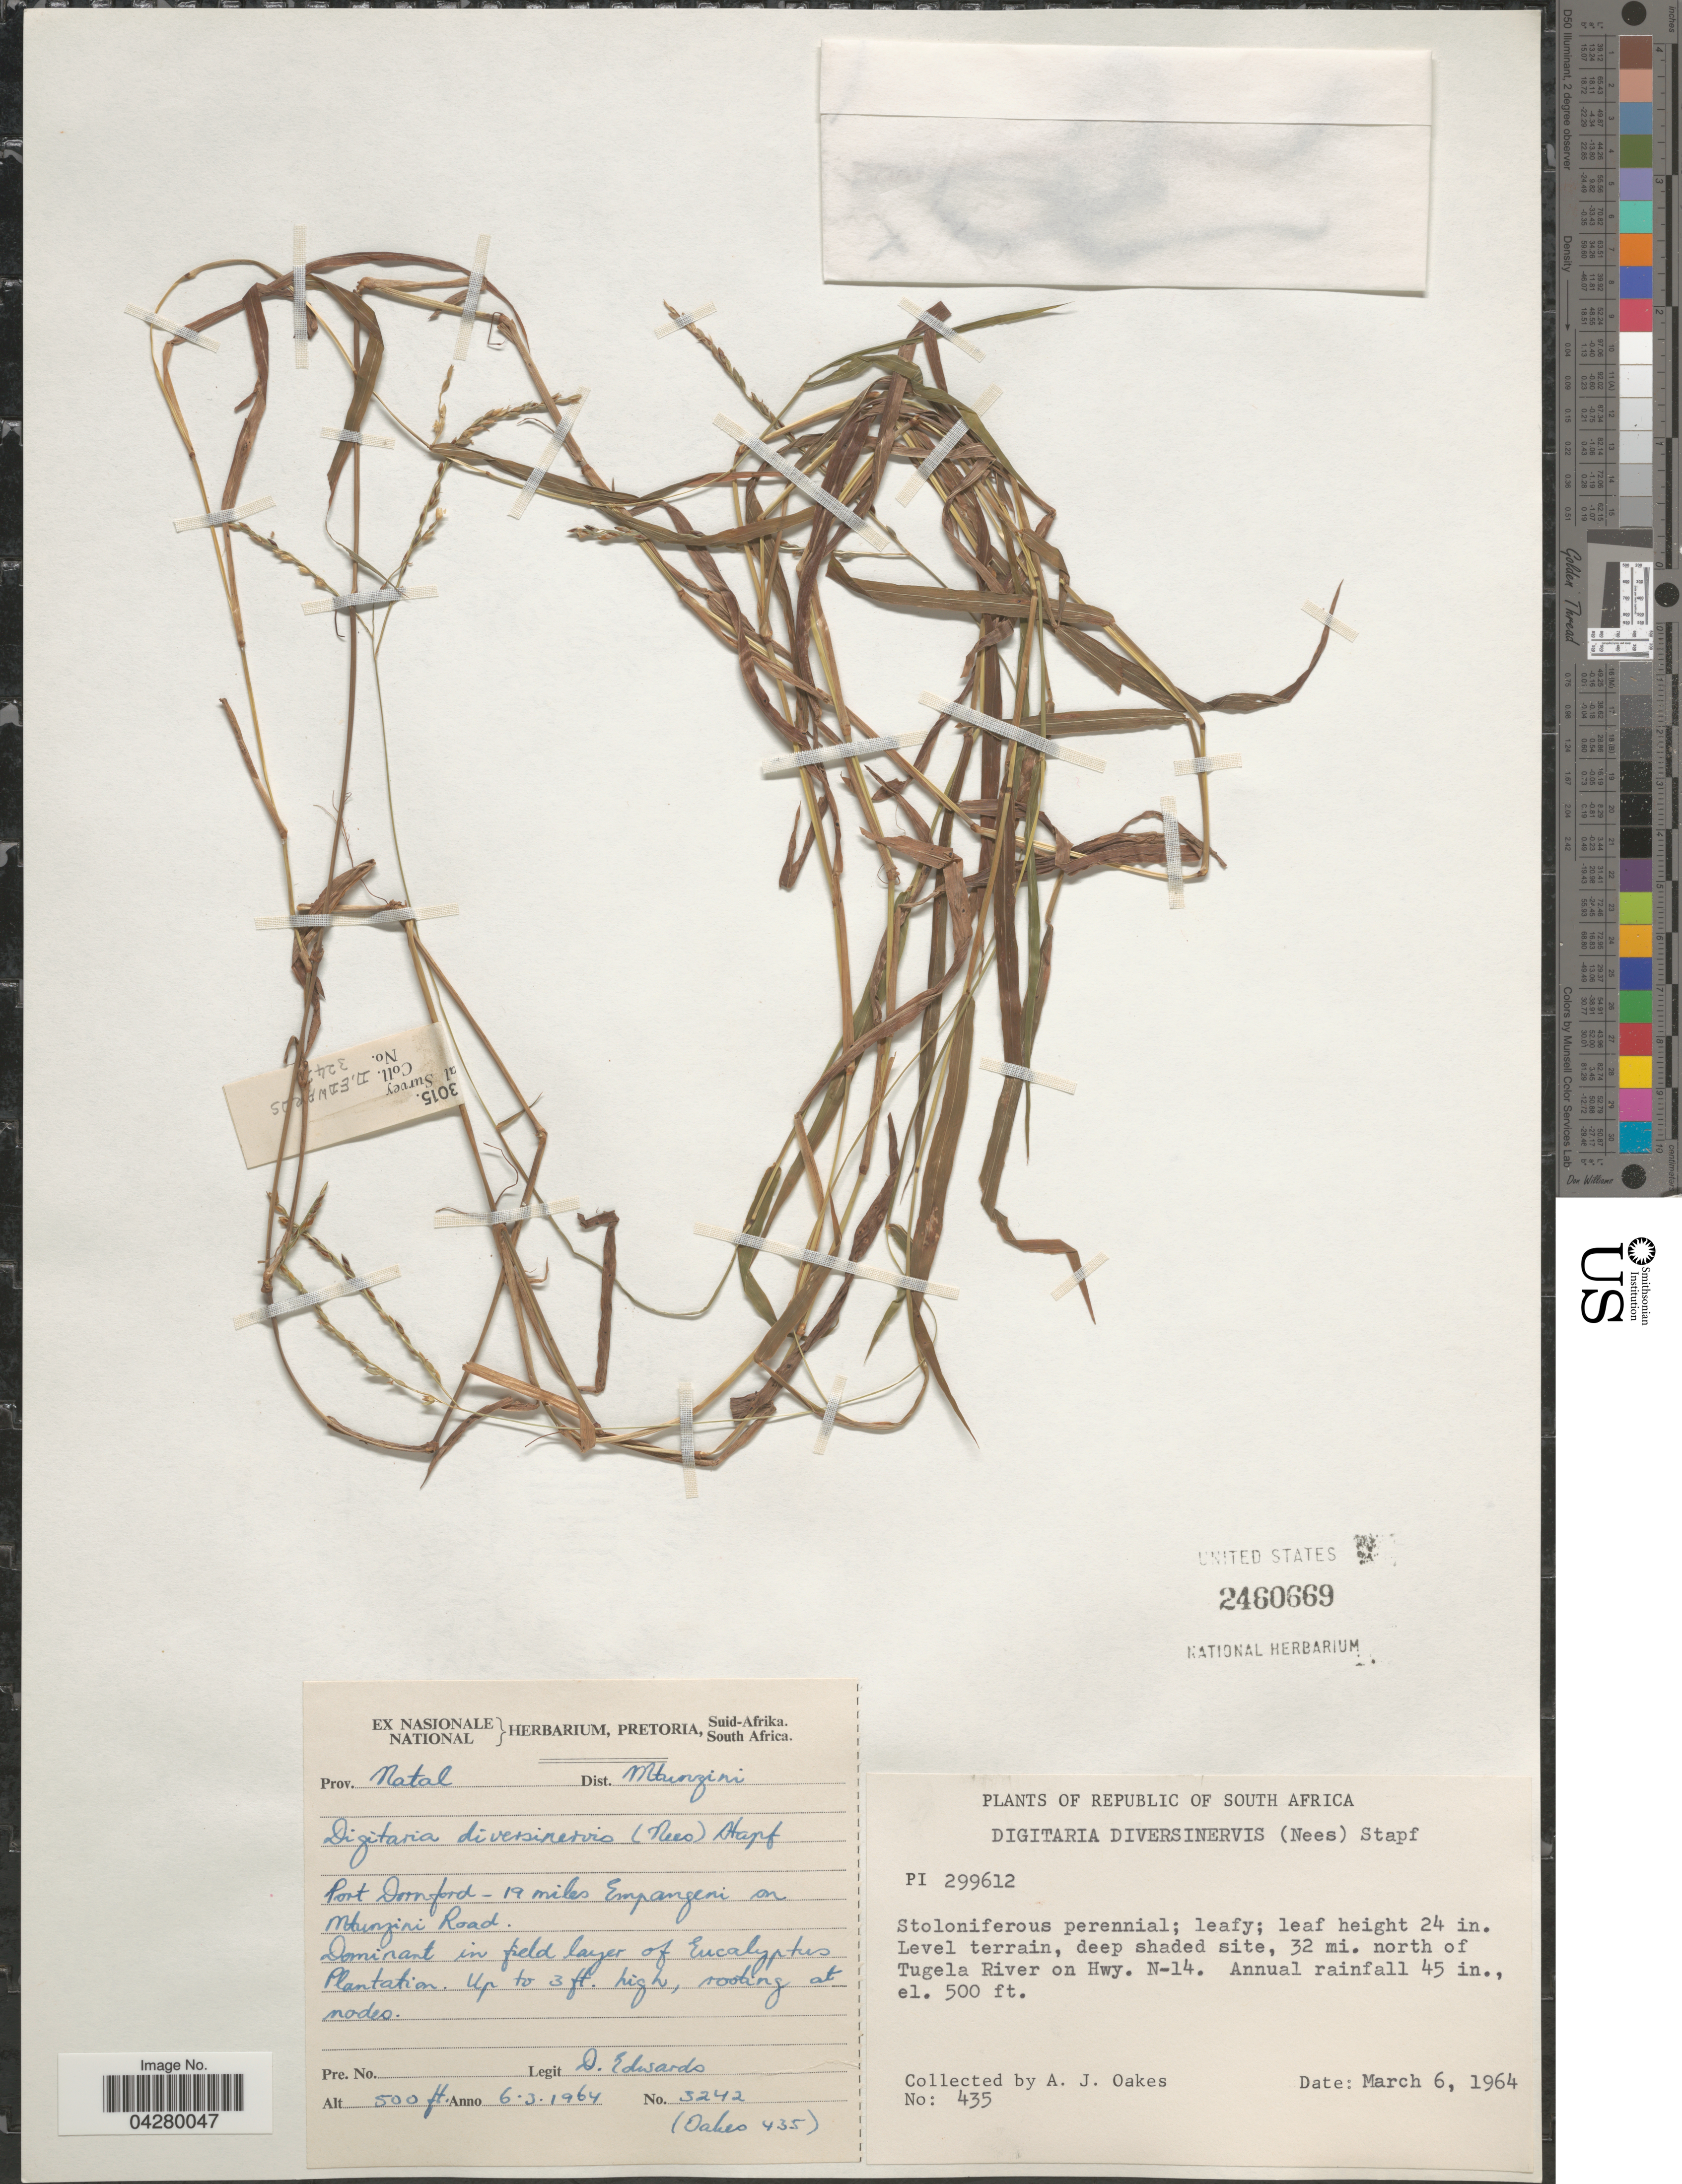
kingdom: Plantae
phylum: Tracheophyta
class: Liliopsida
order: Poales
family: Poaceae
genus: Digitaria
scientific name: Digitaria diversinervis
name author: (Nees) Stapf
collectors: D. Edwards & A. Oakes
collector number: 3242/435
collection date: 1964-03-06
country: South Africa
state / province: KwaZulu-Natal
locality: Prov. Natal. Dist. Mtunzini. Port Doornford - 19 miles Empangeni on Mtunzini Road. Level terrain, deep shaded site, 32 mi. north of Tugela River on Hwy. N-14.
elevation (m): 152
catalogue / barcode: US 2460669